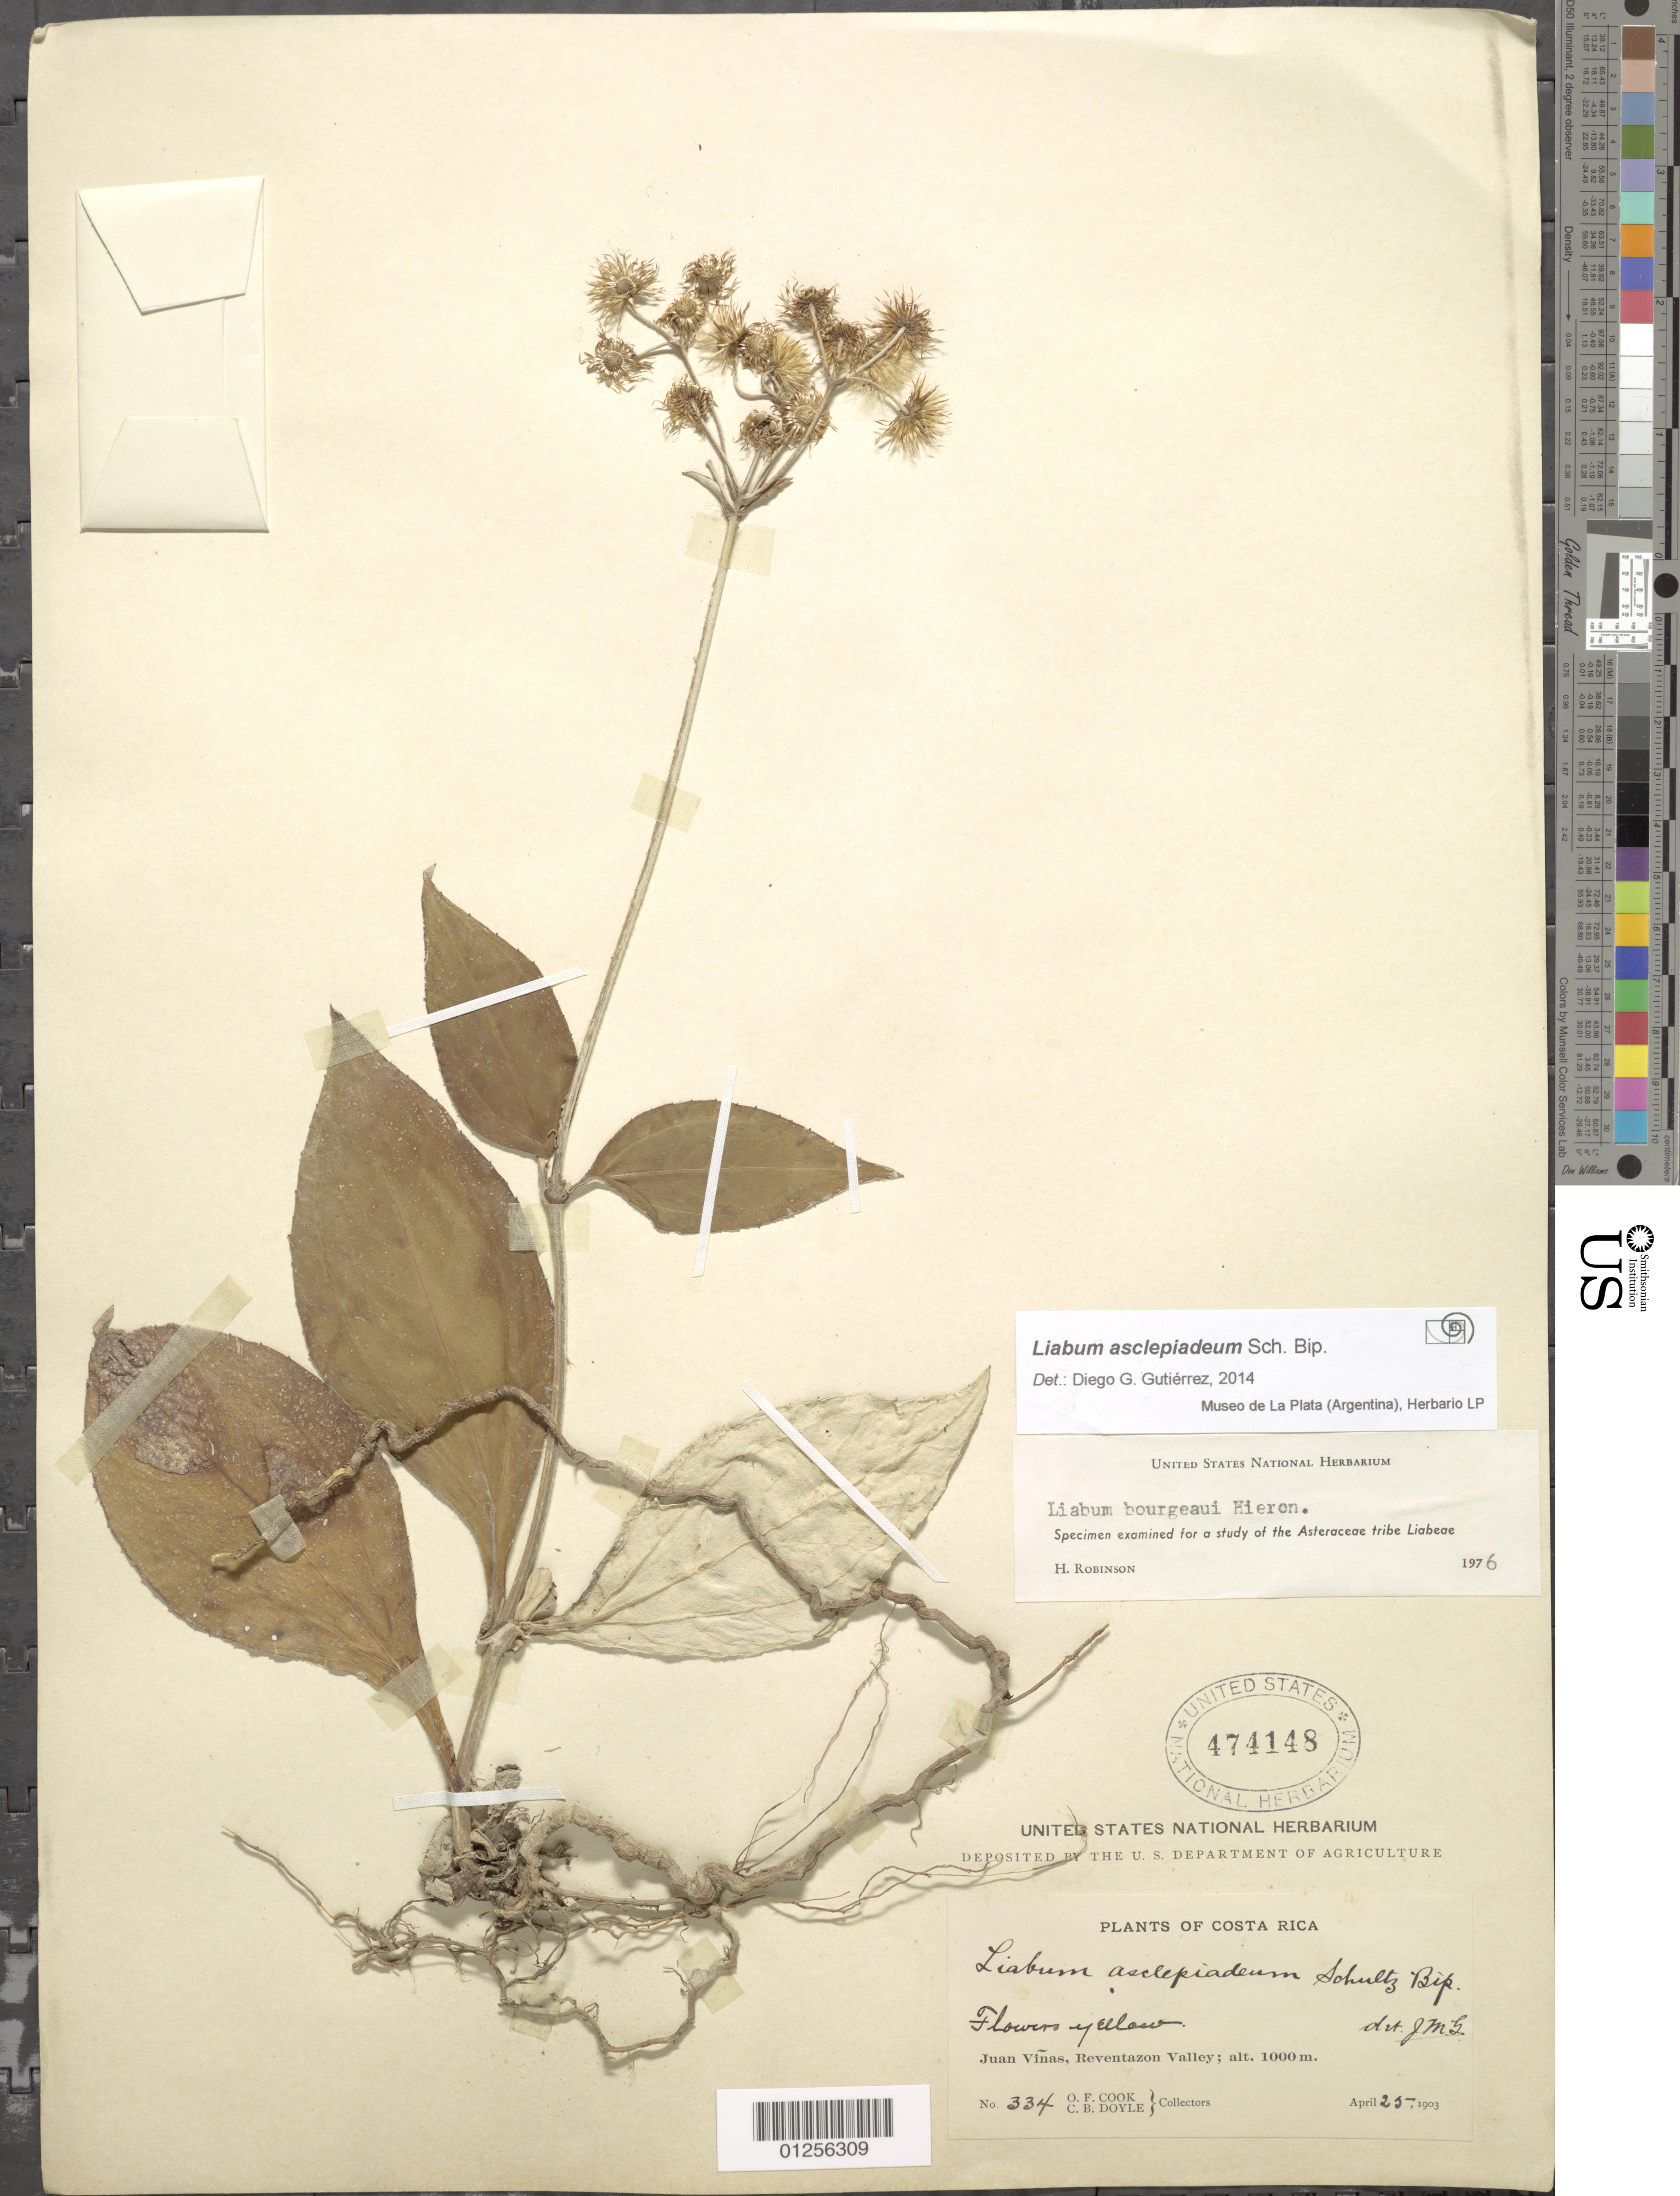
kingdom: Plantae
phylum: Tracheophyta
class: Magnoliopsida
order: Asterales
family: Asteraceae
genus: Liabum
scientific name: Liabum asclepiadeum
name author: Sch. Bip.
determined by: Gutierrez, D. G.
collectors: O. F. Cook & C. Doyle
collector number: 334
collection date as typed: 25 April 1903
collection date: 1903-04-25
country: Costa Rica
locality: Juan Vinas, Reventazon valley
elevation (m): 1000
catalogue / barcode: US 474148